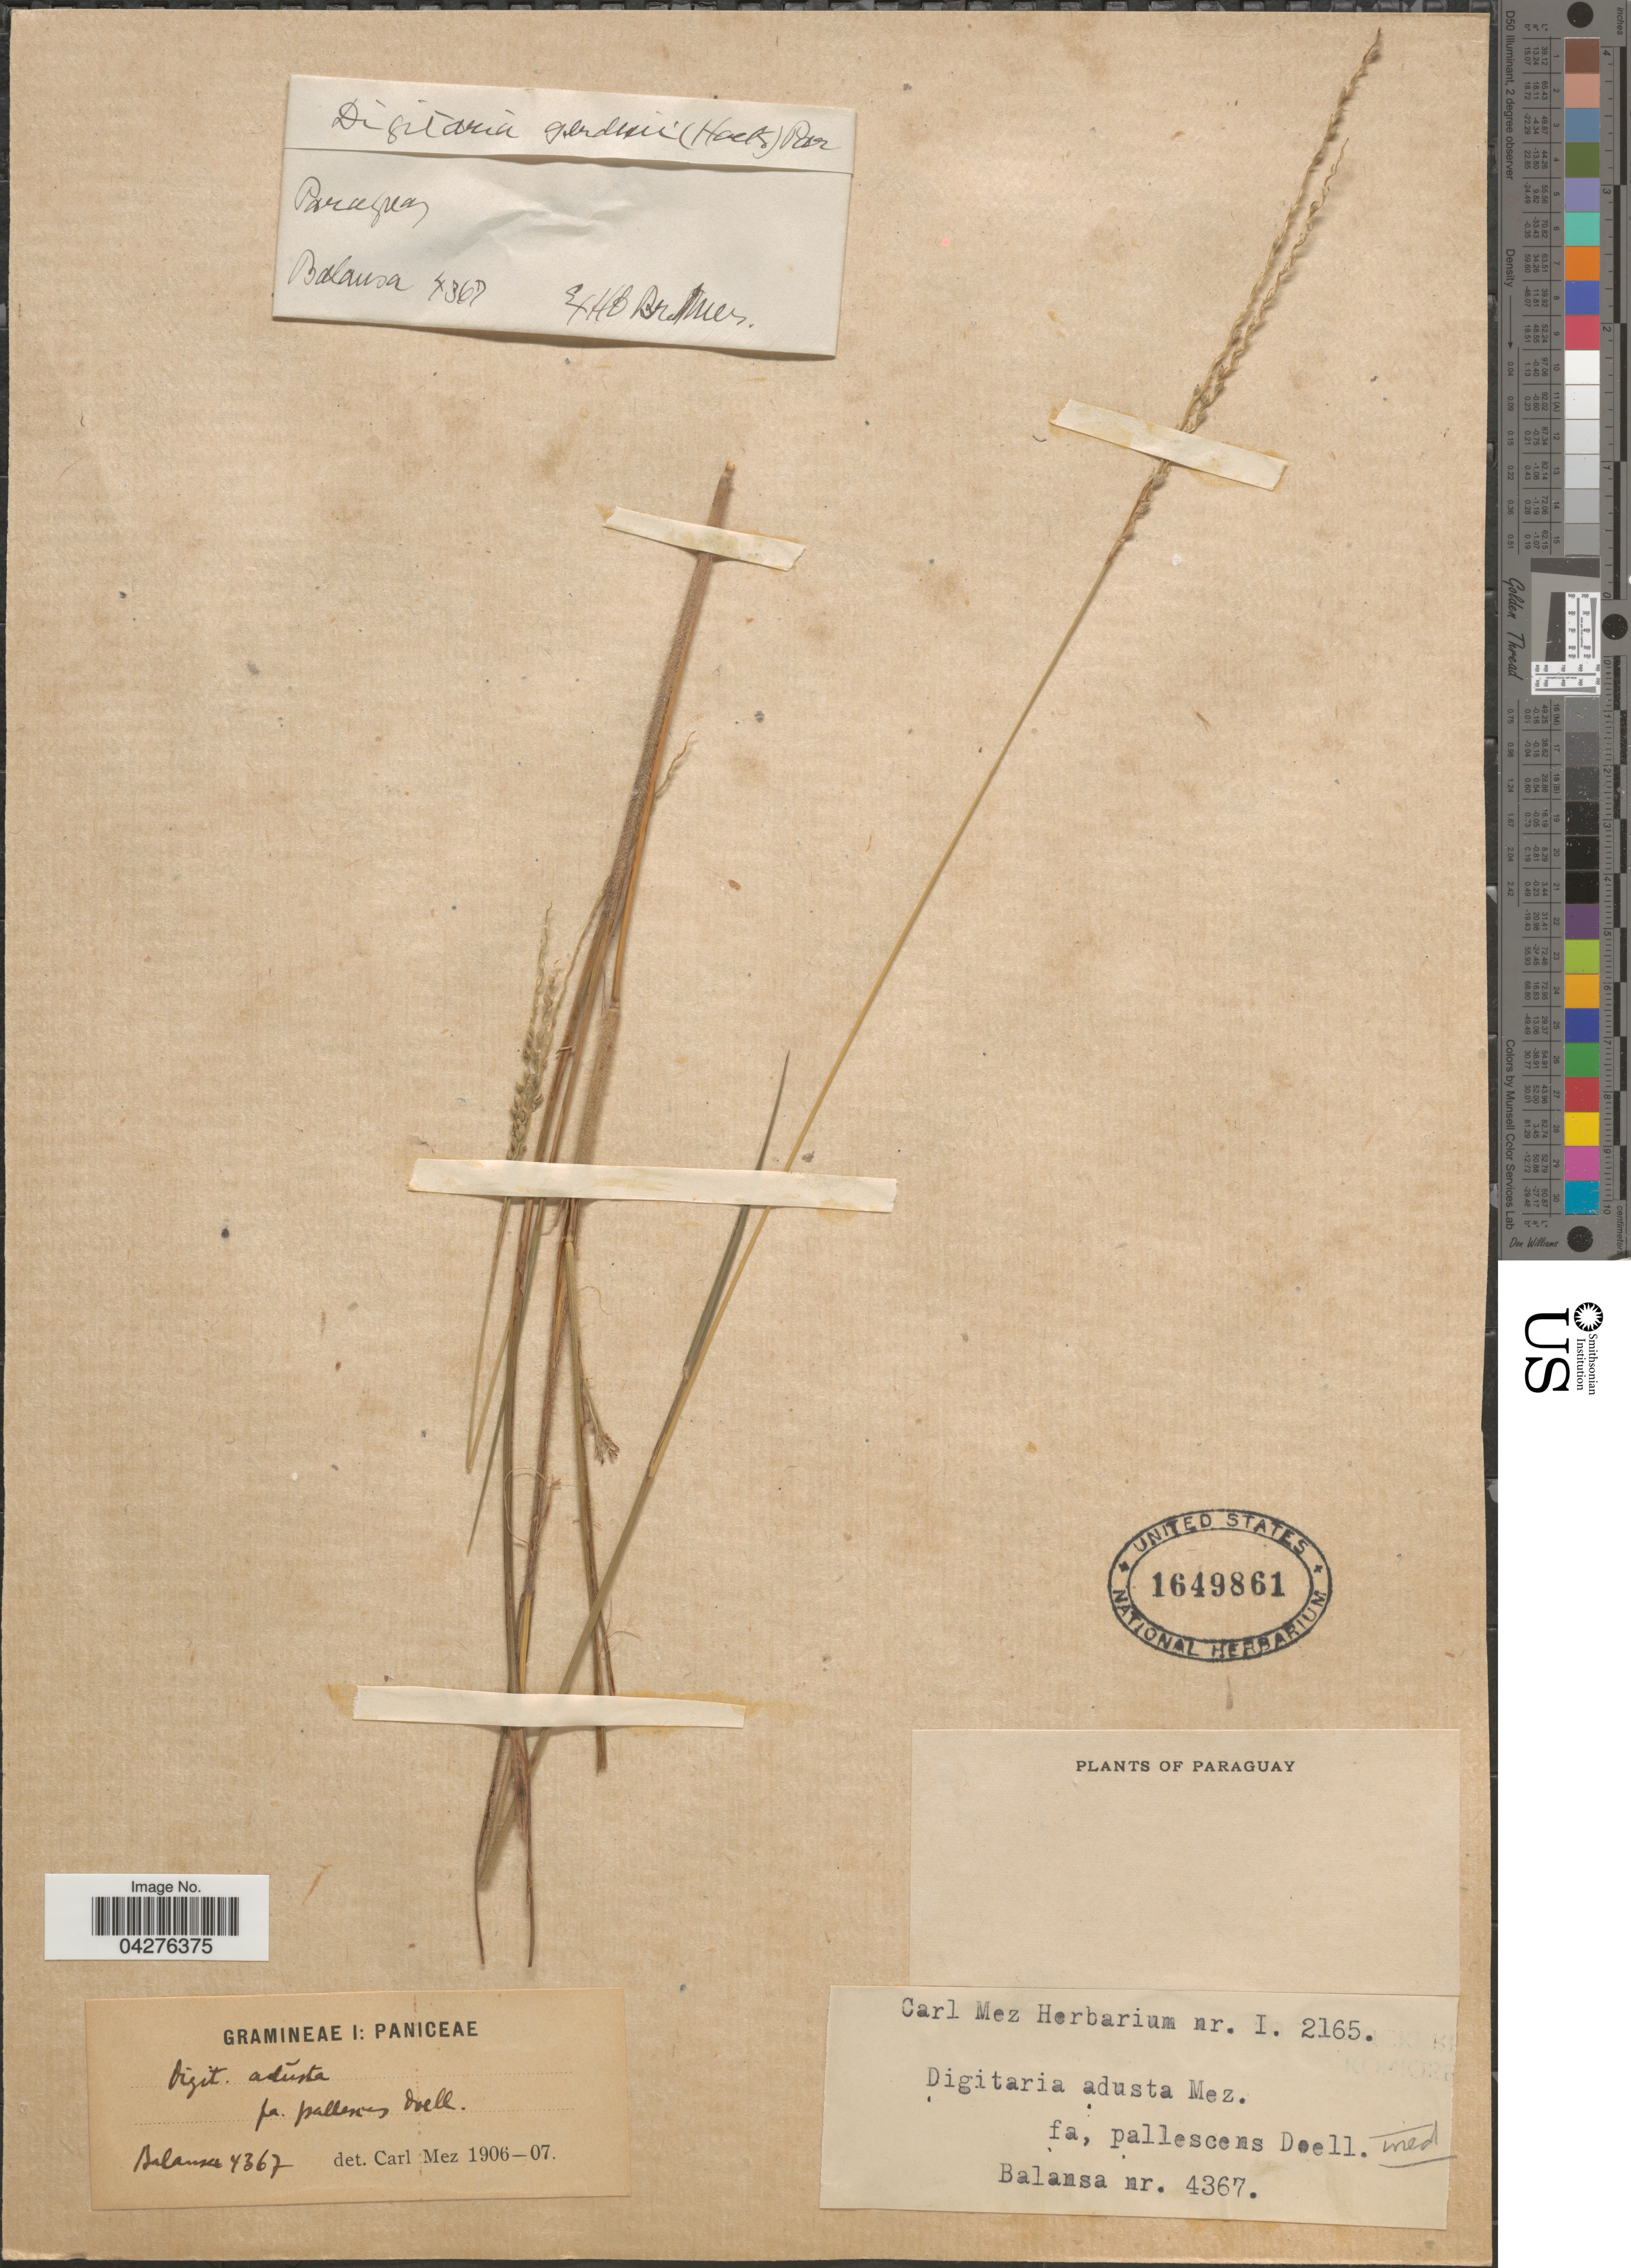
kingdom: Plantae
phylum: Tracheophyta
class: Liliopsida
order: Poales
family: Poaceae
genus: Digitaria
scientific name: Digitaria corynotricha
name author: (Hack.) Henr.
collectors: -. Balansa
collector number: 4367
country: Paraguay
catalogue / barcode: US 1649861